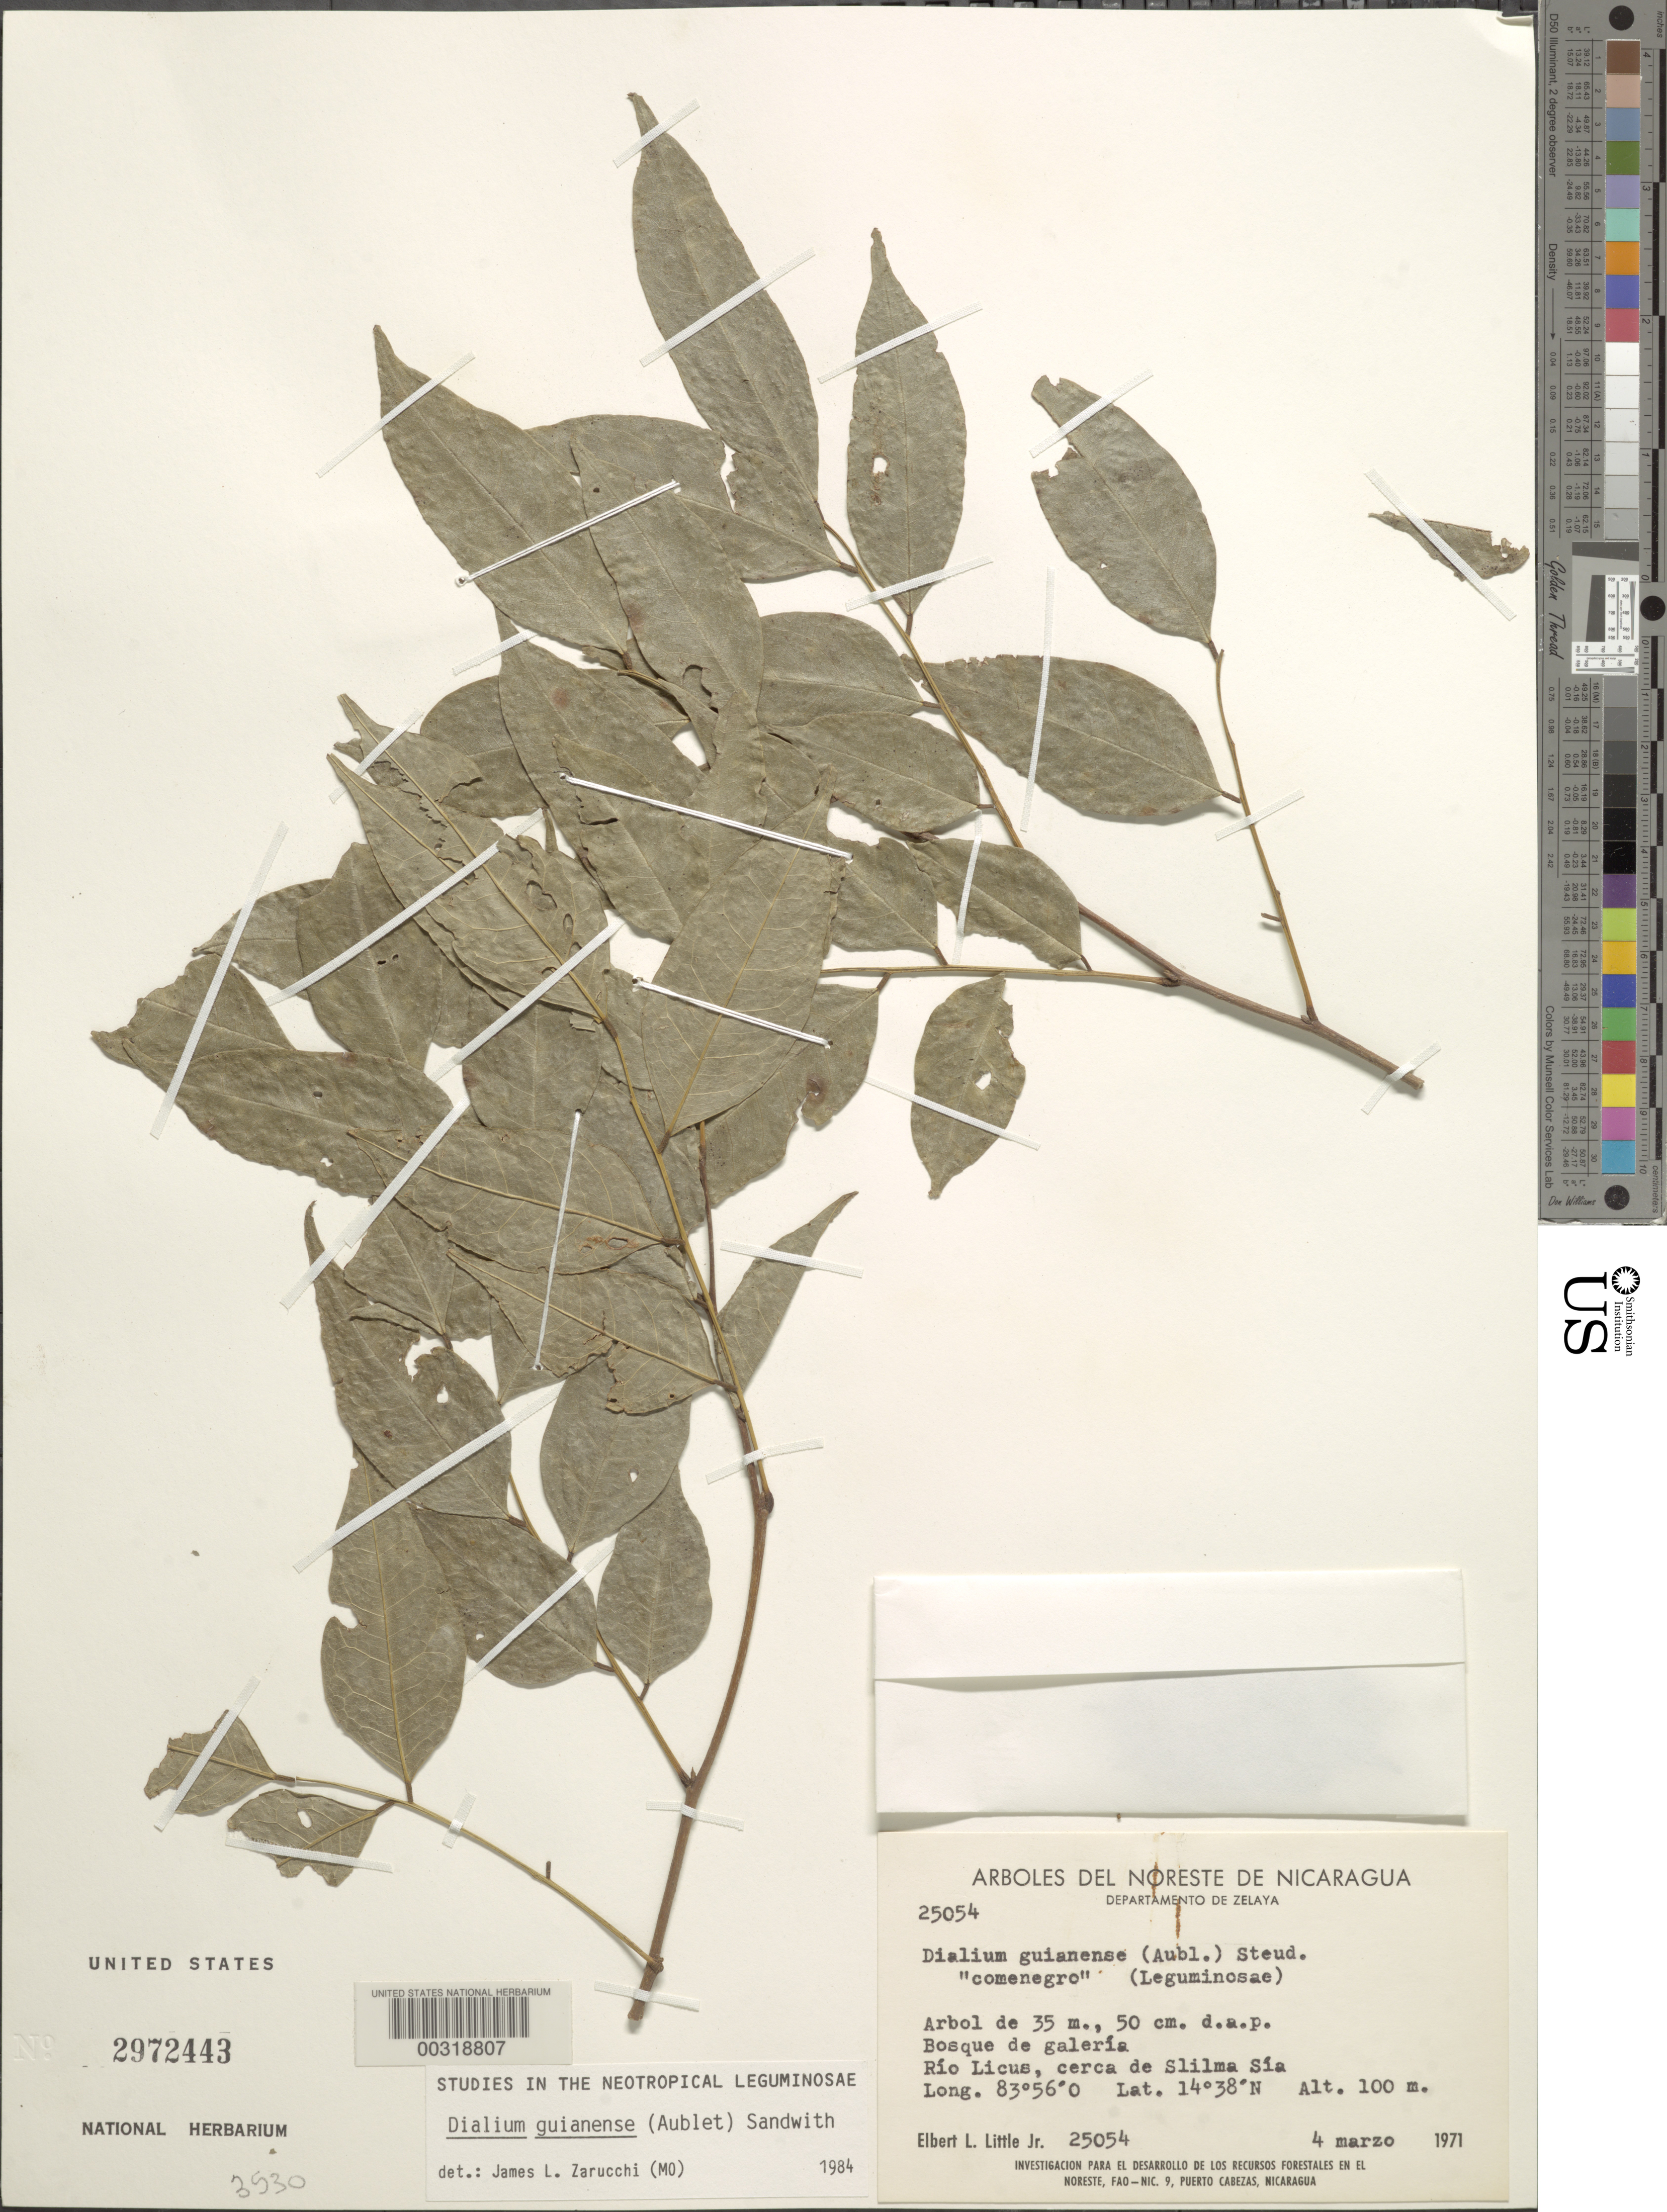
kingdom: Plantae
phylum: Tracheophyta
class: Magnoliopsida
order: Fabales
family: Fabaceae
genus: Dialium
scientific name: Dialium guianense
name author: (Aubl.) Sandwith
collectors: E. L. Little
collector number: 25054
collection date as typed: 04 Mar 1971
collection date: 1971-03-04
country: Nicaragua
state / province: Atlántico Norte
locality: Rio licus, ca slilma sia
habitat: Gallery forest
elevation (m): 100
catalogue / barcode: US 2972443